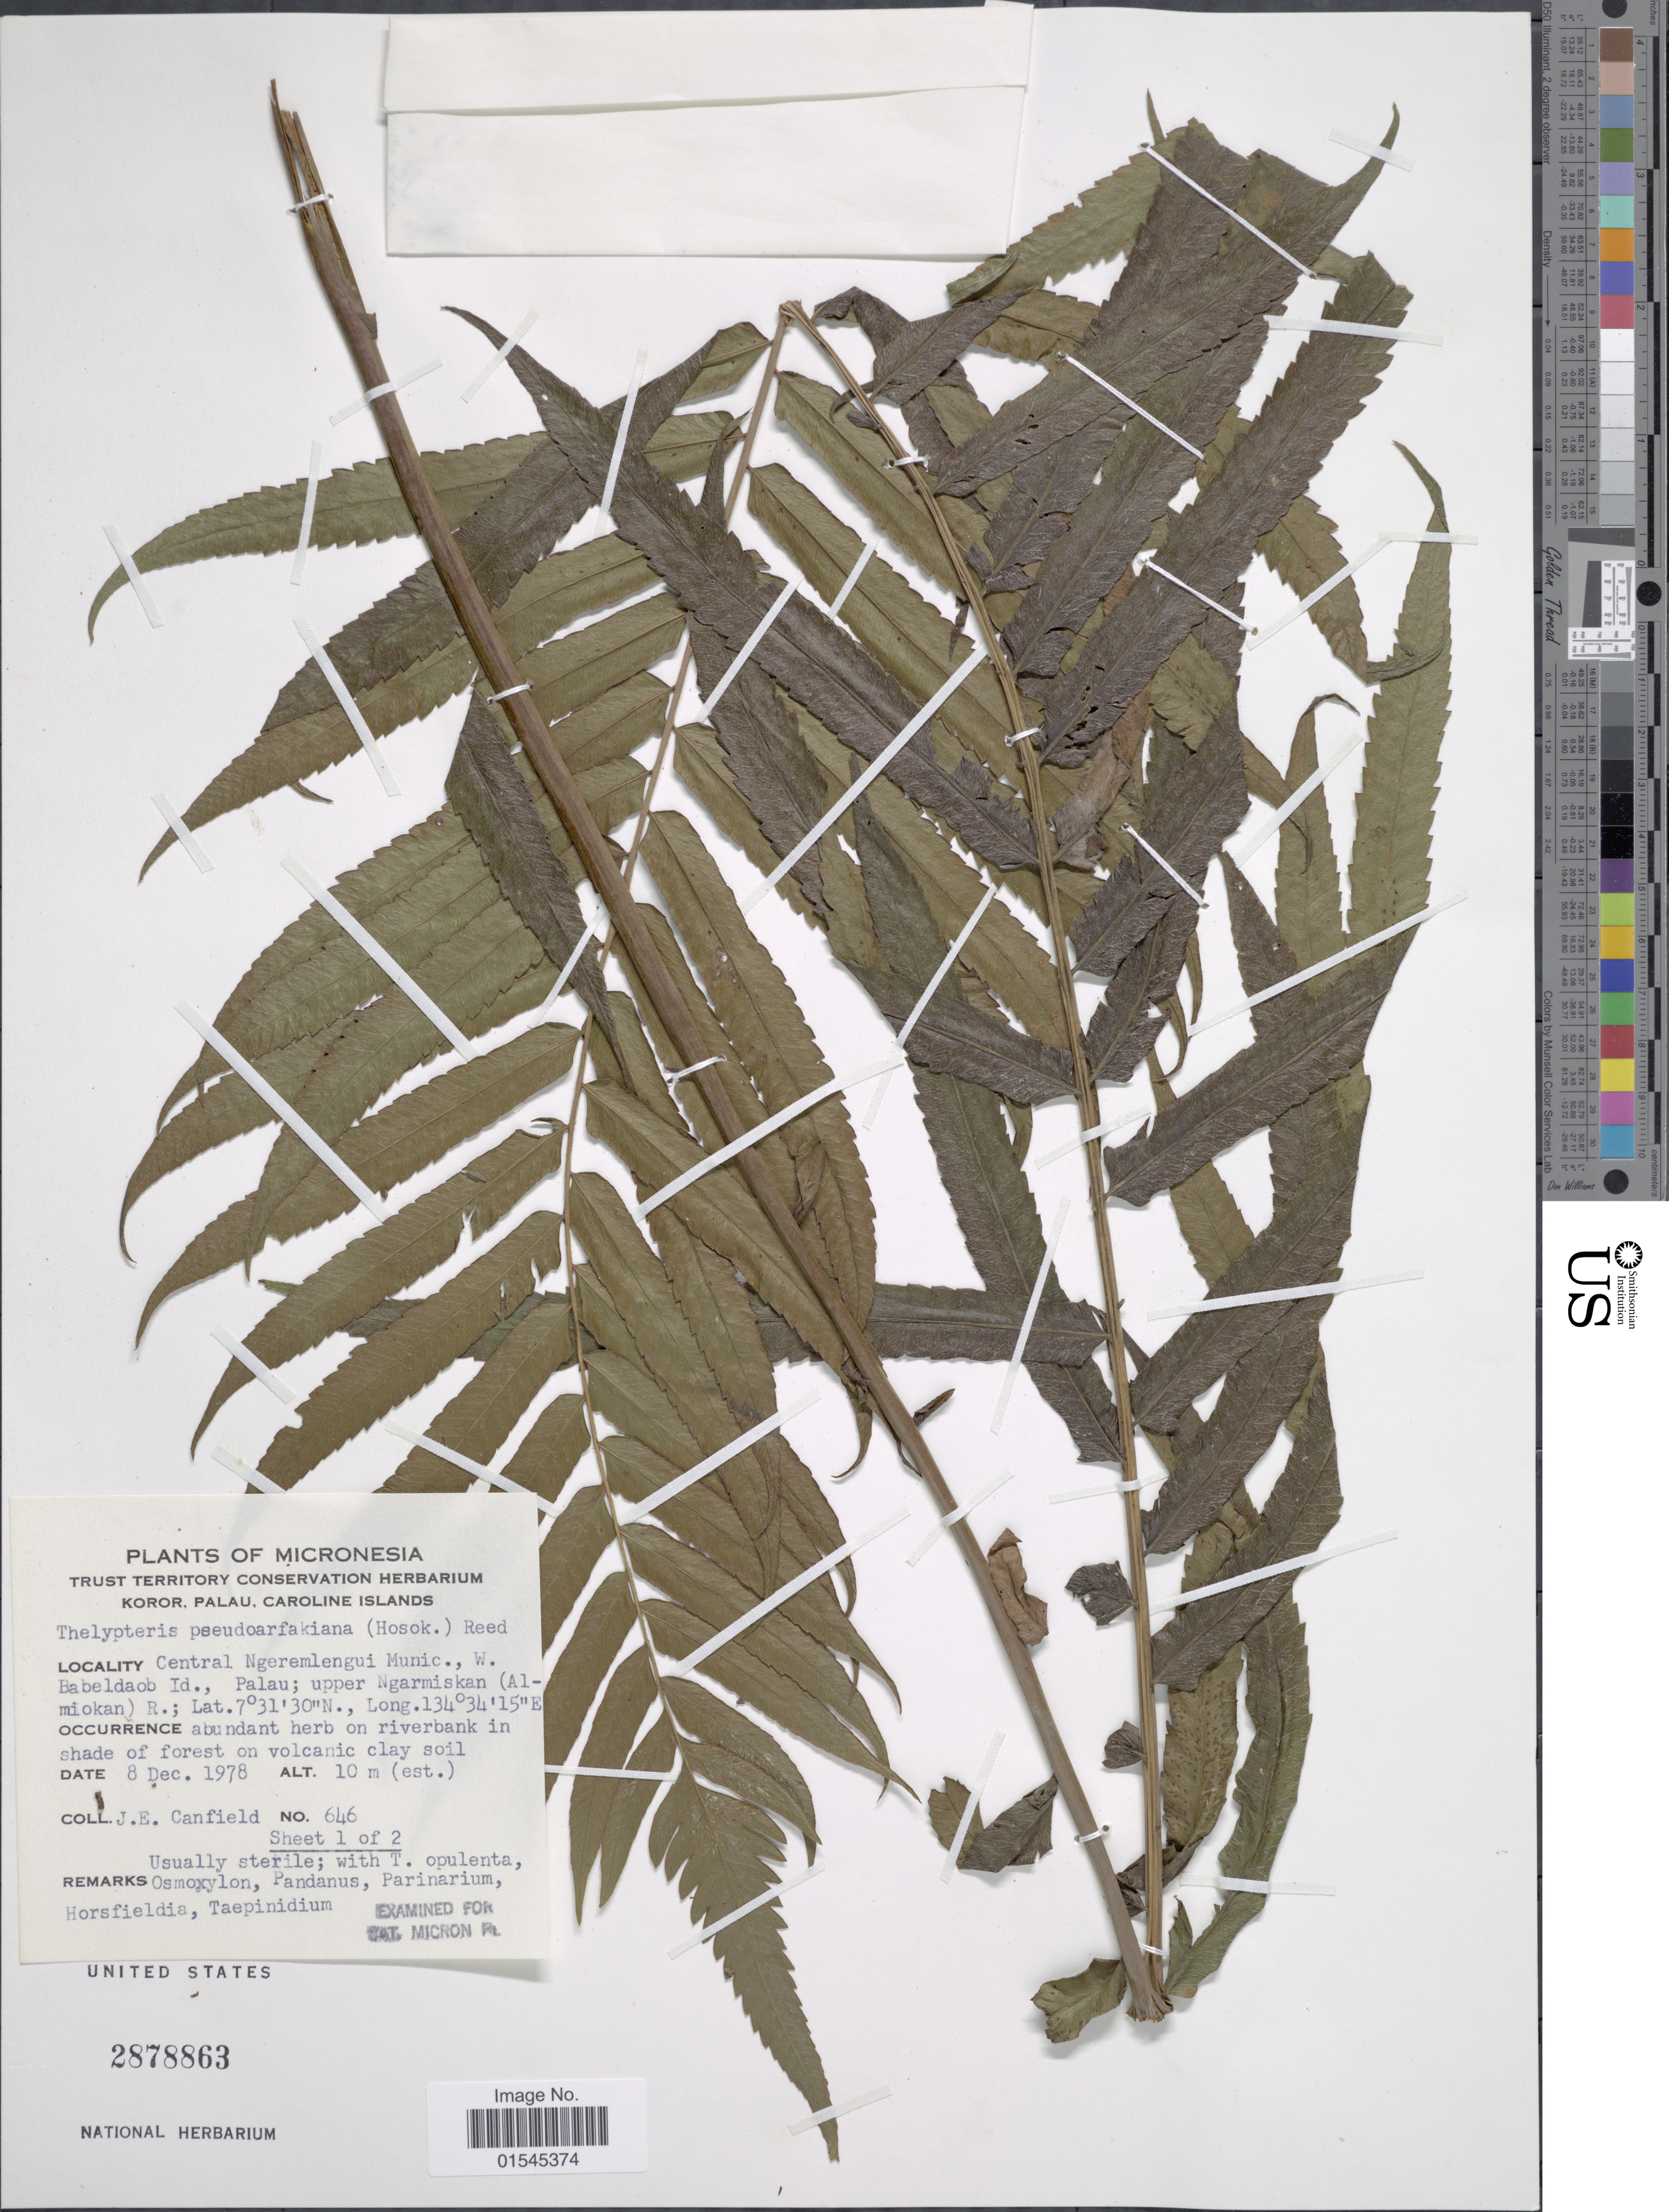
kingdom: Plantae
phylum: Tracheophyta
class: Polypodiopsida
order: Polypodiales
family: Thelypteridaceae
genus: Sphaerostephanos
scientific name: Sphaerostephanos perglanduliferus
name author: (Alderw.) Holttum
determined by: Wagner, W. L., (BOT), Smithsonian Institution - National Museum of Natural History (UNITED STATES)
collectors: J. E. Canfield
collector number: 646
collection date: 1978-12-08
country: Palau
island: Babeldaob [Babelthuap]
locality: Micronesia. Koror, Palau, Carolines Islands. Central Ngeremlengui Munic., W. Babeldaob Id., Palau; upper Ngarmiskan (Almiokan)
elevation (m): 10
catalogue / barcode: US 2878863